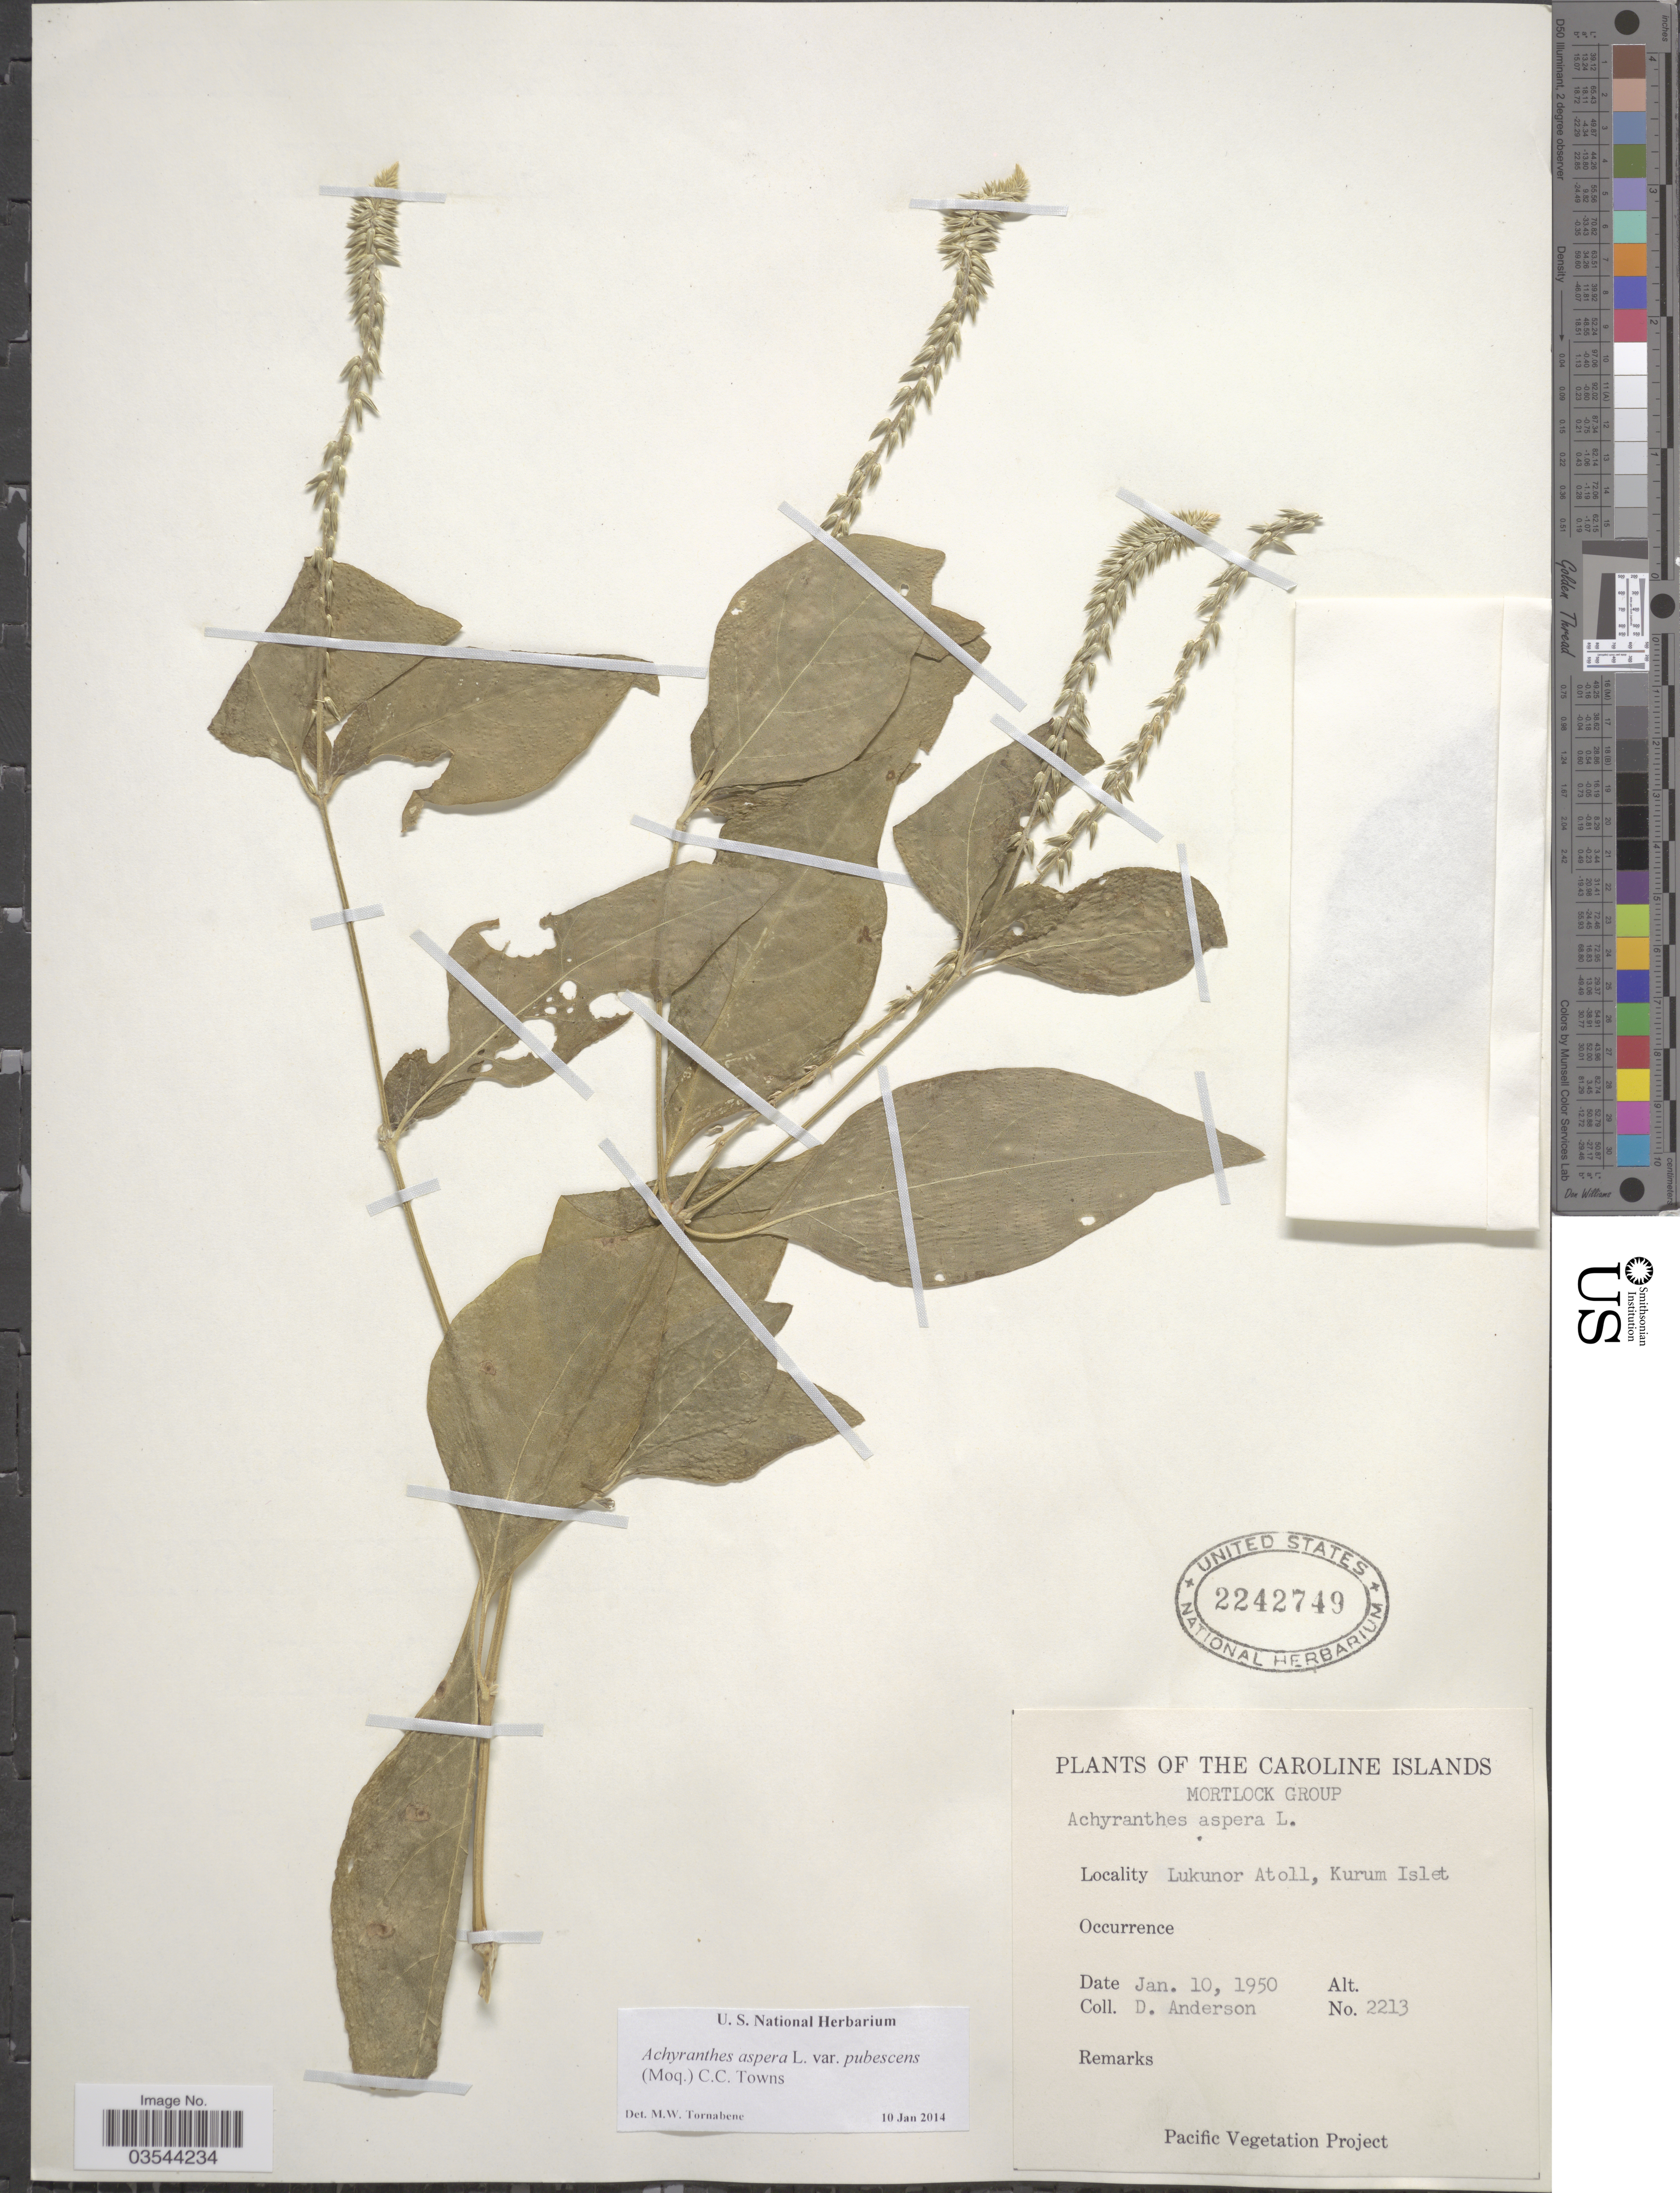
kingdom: Plantae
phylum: Tracheophyta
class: Magnoliopsida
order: Caryophyllales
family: Amaranthaceae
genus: Achyranthes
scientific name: Achyranthes aspera var. pubescens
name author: (Moq.) M. Gómez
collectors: D. Anderson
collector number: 2213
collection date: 1950-01-10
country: Micronesia, Federated States of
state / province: Truk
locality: The Caroline Islands. Mortlock Group. Lukunor Atoll, Kurum Islet.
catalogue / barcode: US 2242749